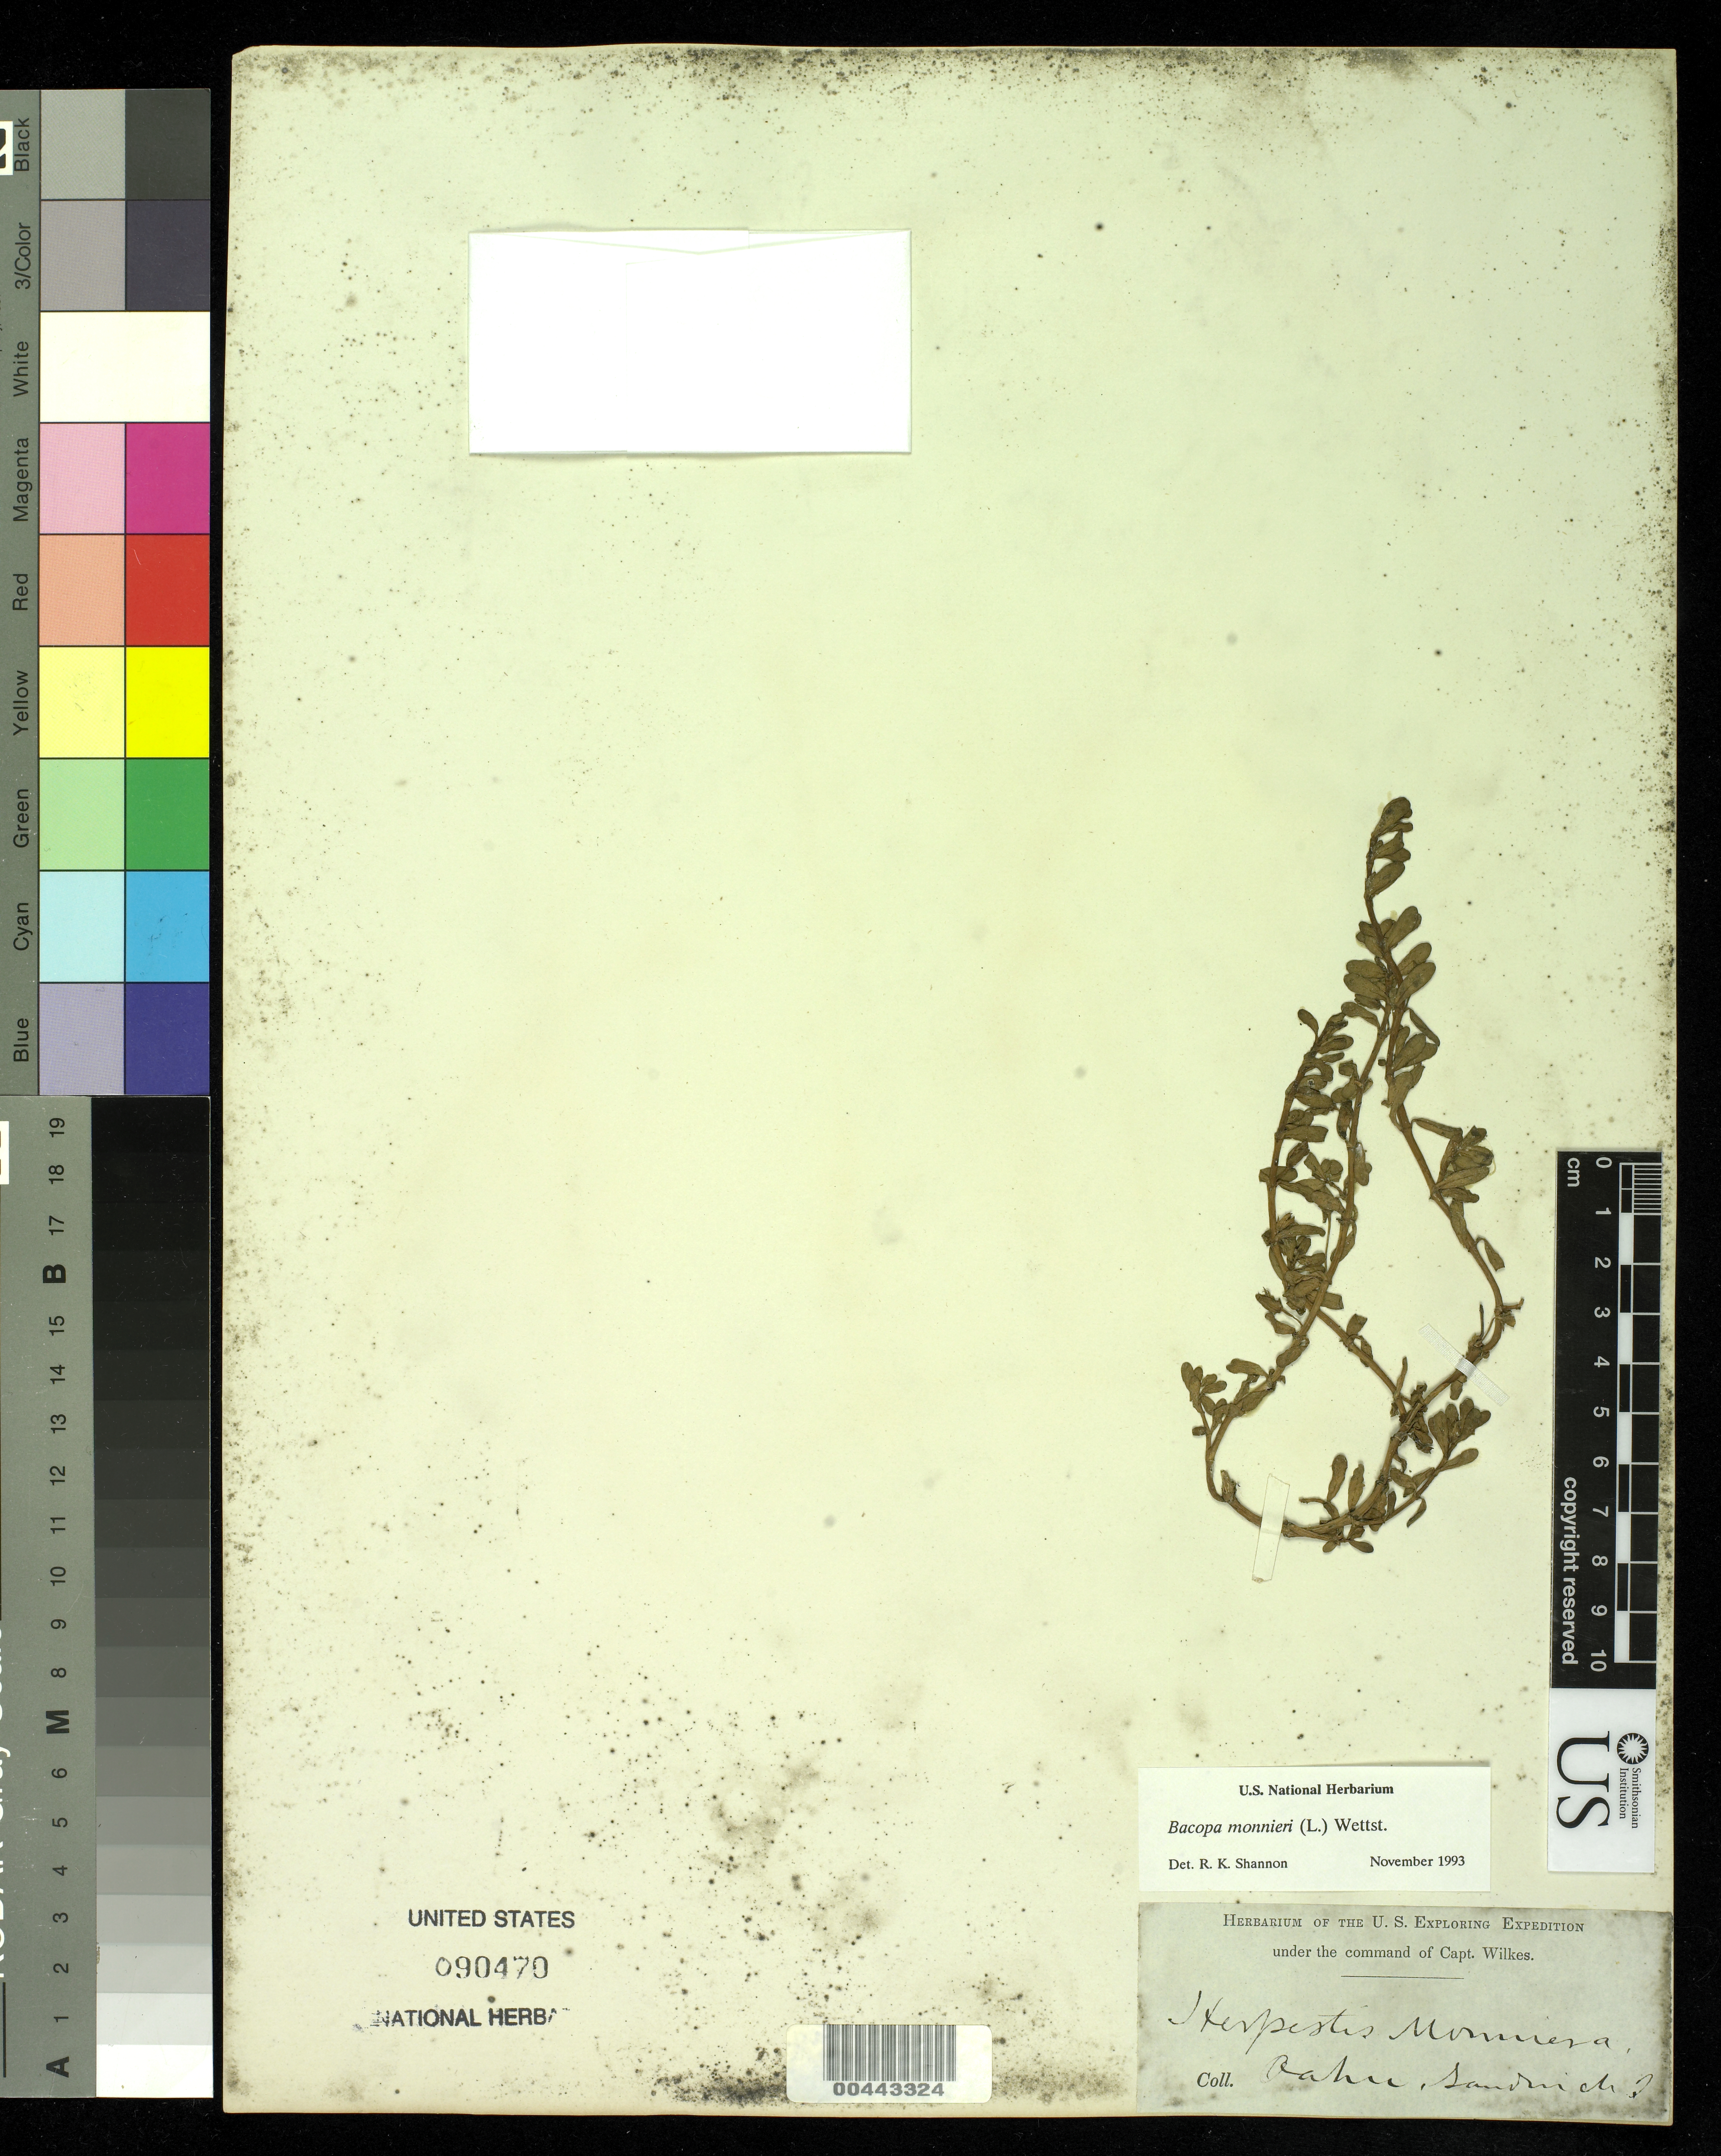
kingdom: Plantae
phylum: Tracheophyta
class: Magnoliopsida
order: Lamiales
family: Plantaginaceae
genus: Bacopa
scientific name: Bacopa monnieri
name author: (L.) Wettst.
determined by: Shannon, R. K., (UNITED STATES)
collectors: Wilkes Explor. Exped.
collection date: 1838/1842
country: United States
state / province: Hawaii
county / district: Honolulu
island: Oahu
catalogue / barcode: US 90470